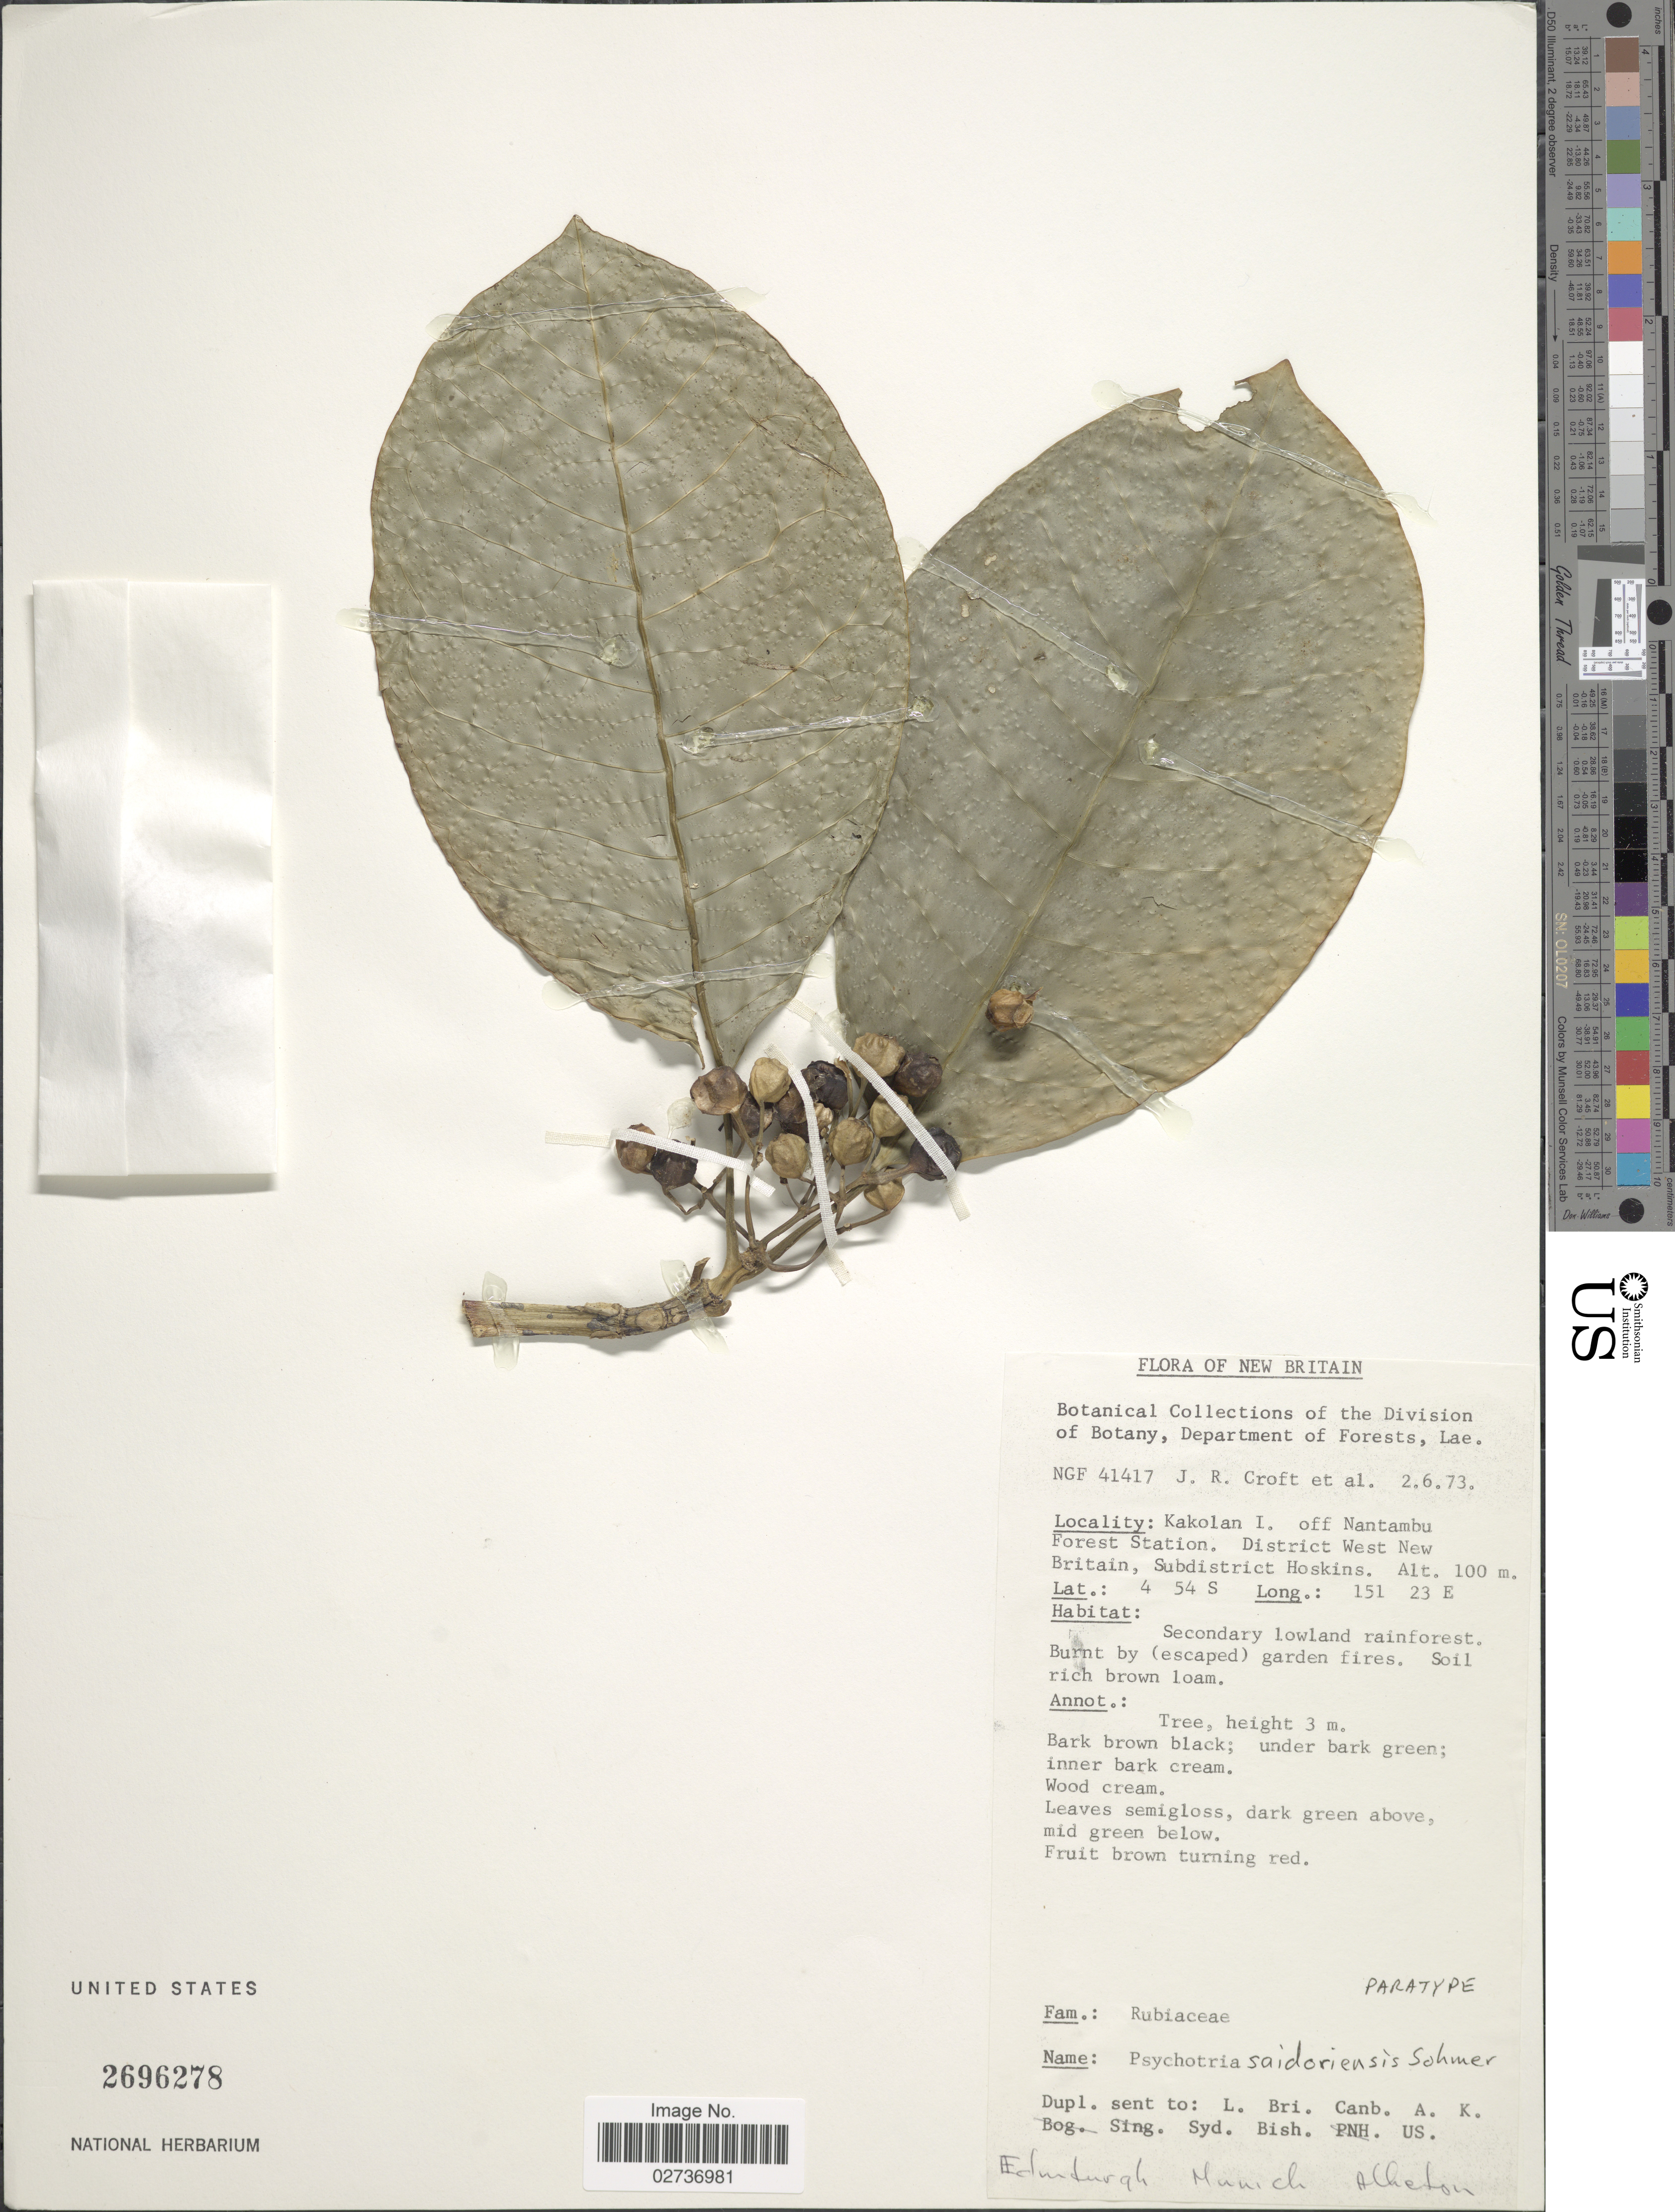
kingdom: Plantae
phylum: Tracheophyta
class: Magnoliopsida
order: Gentianales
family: Rubiaceae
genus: Psychotria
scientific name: Psychotria saidoriensis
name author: Sohmer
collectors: J. R. Croft & et al.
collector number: NGF41417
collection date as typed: Transcribed d/m/y: 2/6/73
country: Papua New Guinea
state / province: West New Britain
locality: New Britain. Kakolan I. off Nantambu Forest Station. District West New Britain, Subdistrict Hoskins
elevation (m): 100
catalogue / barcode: US 2696278